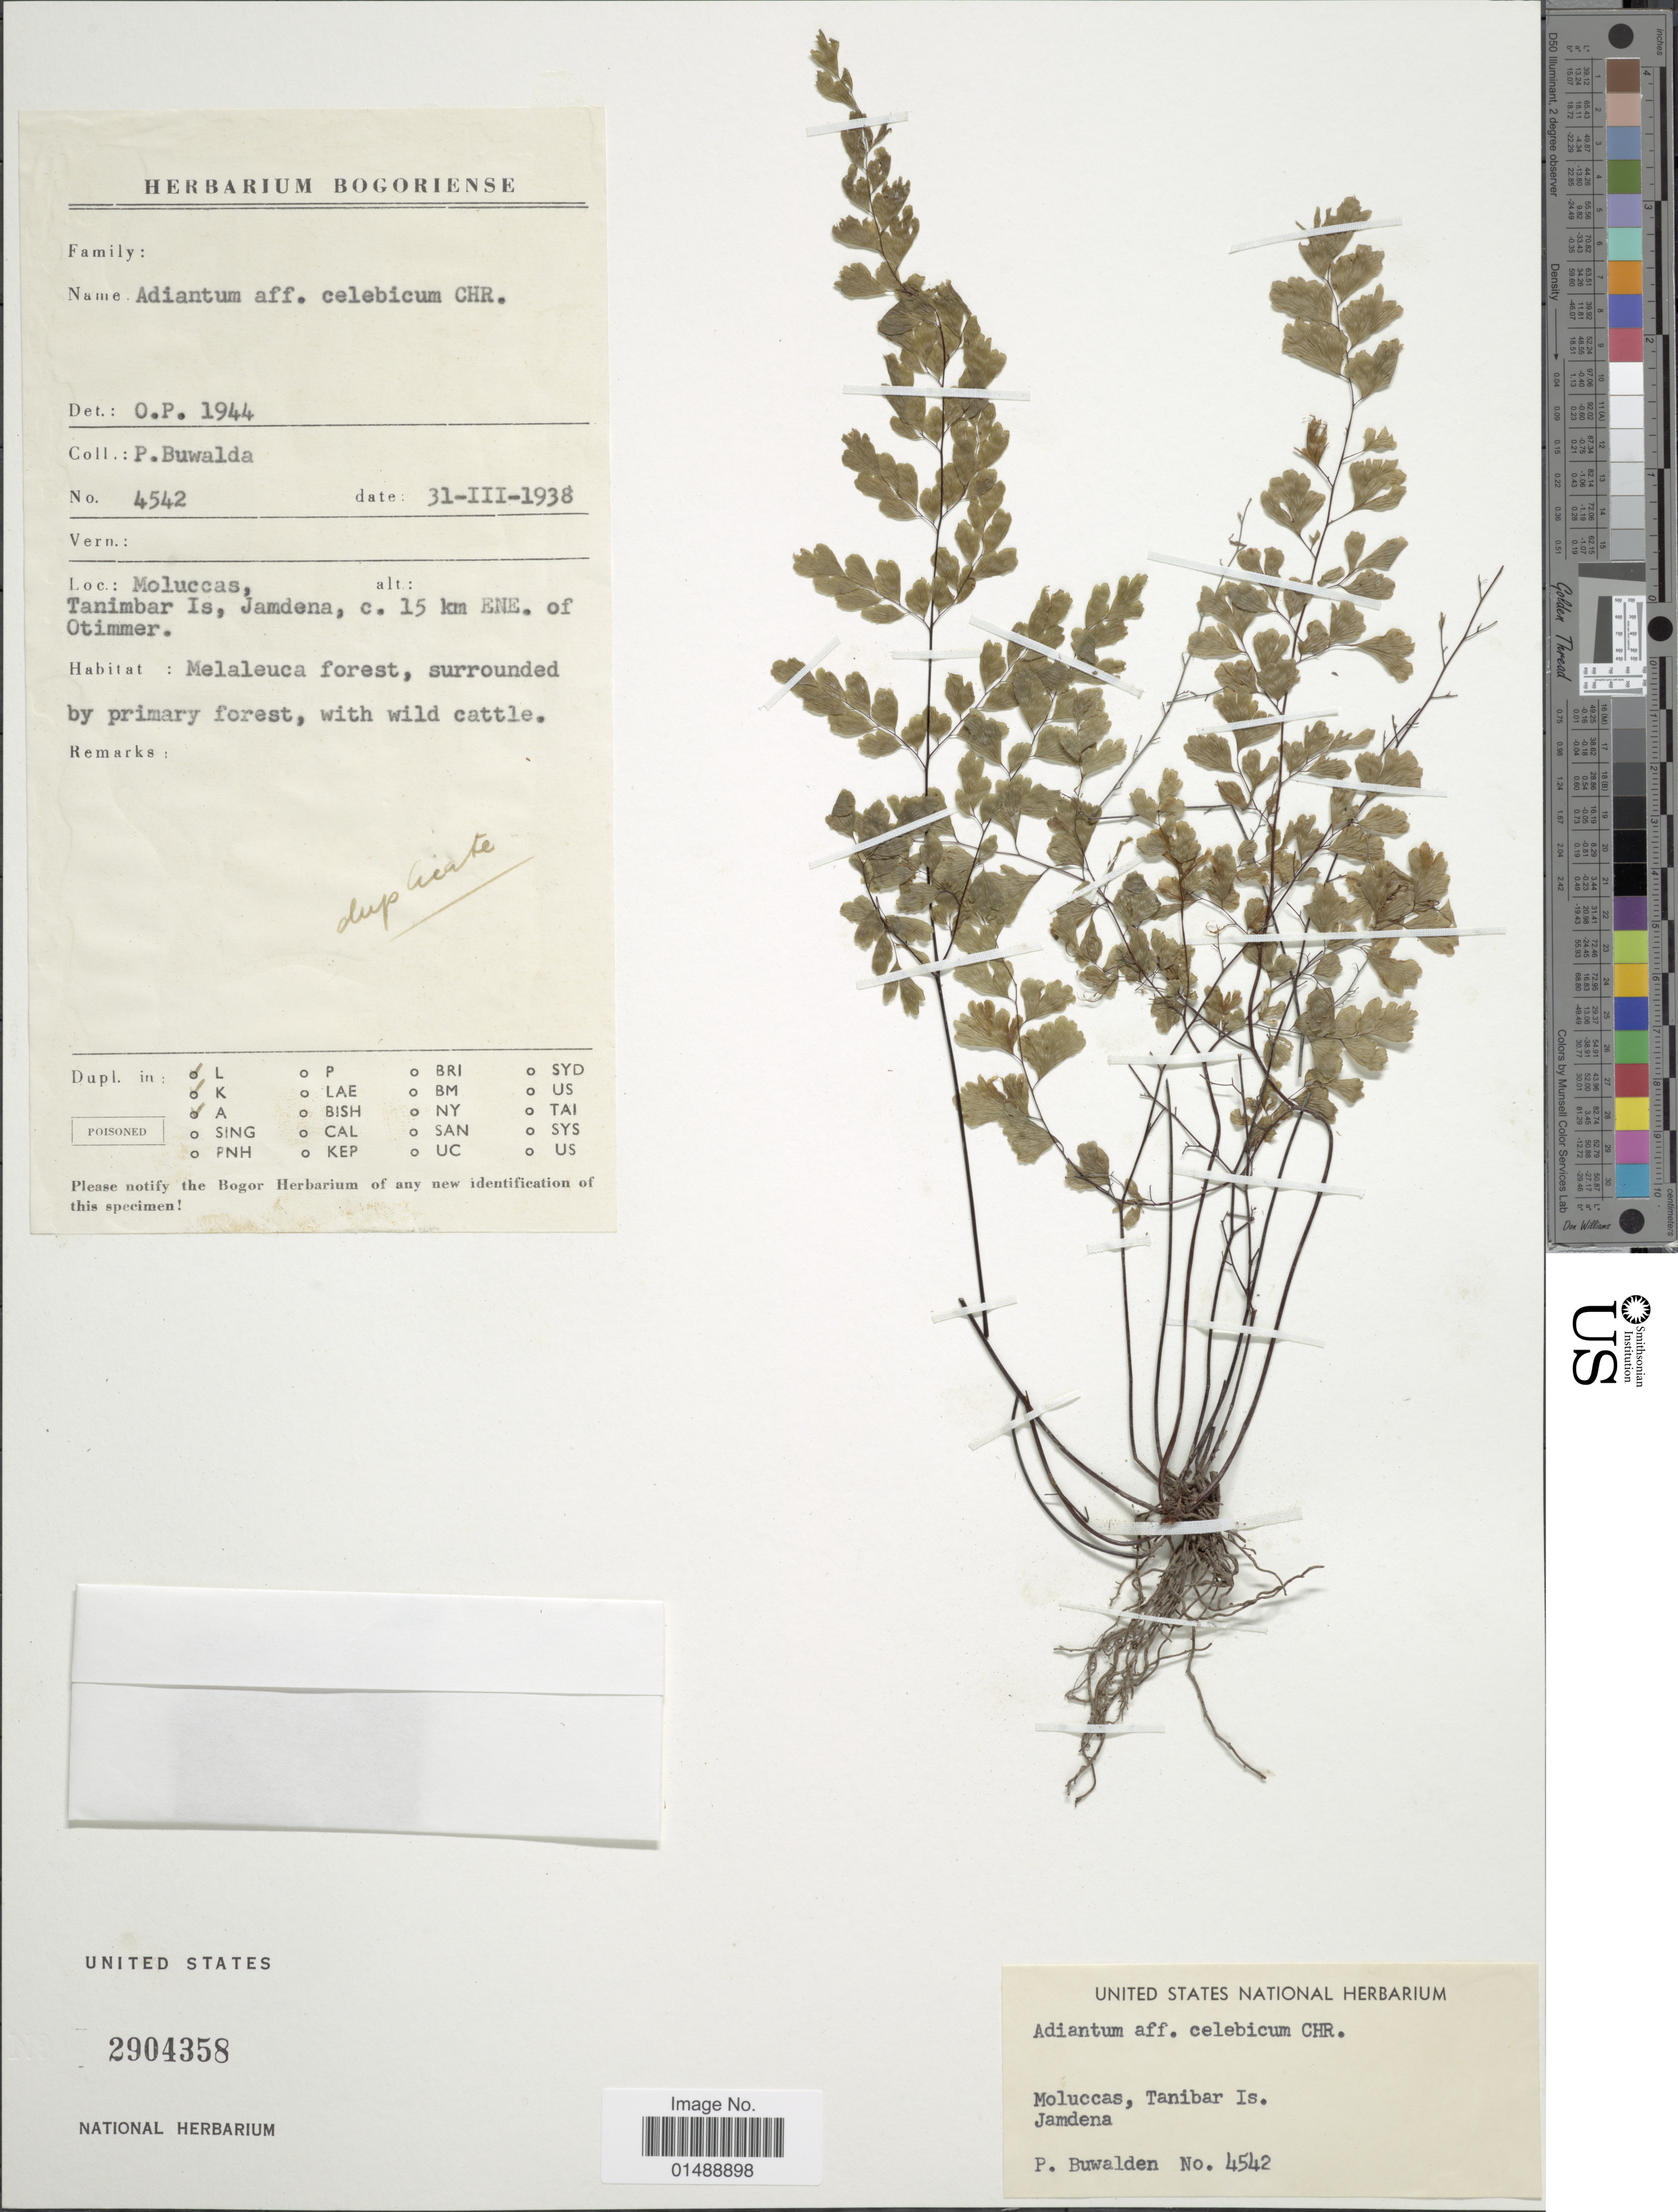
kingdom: Plantae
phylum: Tracheophyta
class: Polypodiopsida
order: Polypodiales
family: Pteridaceae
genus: Adiantum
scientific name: Adiantum celebicum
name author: Christ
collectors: P. Buwalda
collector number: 4542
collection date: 1938-03-31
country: Indonesia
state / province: Maluku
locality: Moluccas, Tanibar Is., Jamdena, c. 15 km ENE. of Otimmer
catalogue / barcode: US 2904358